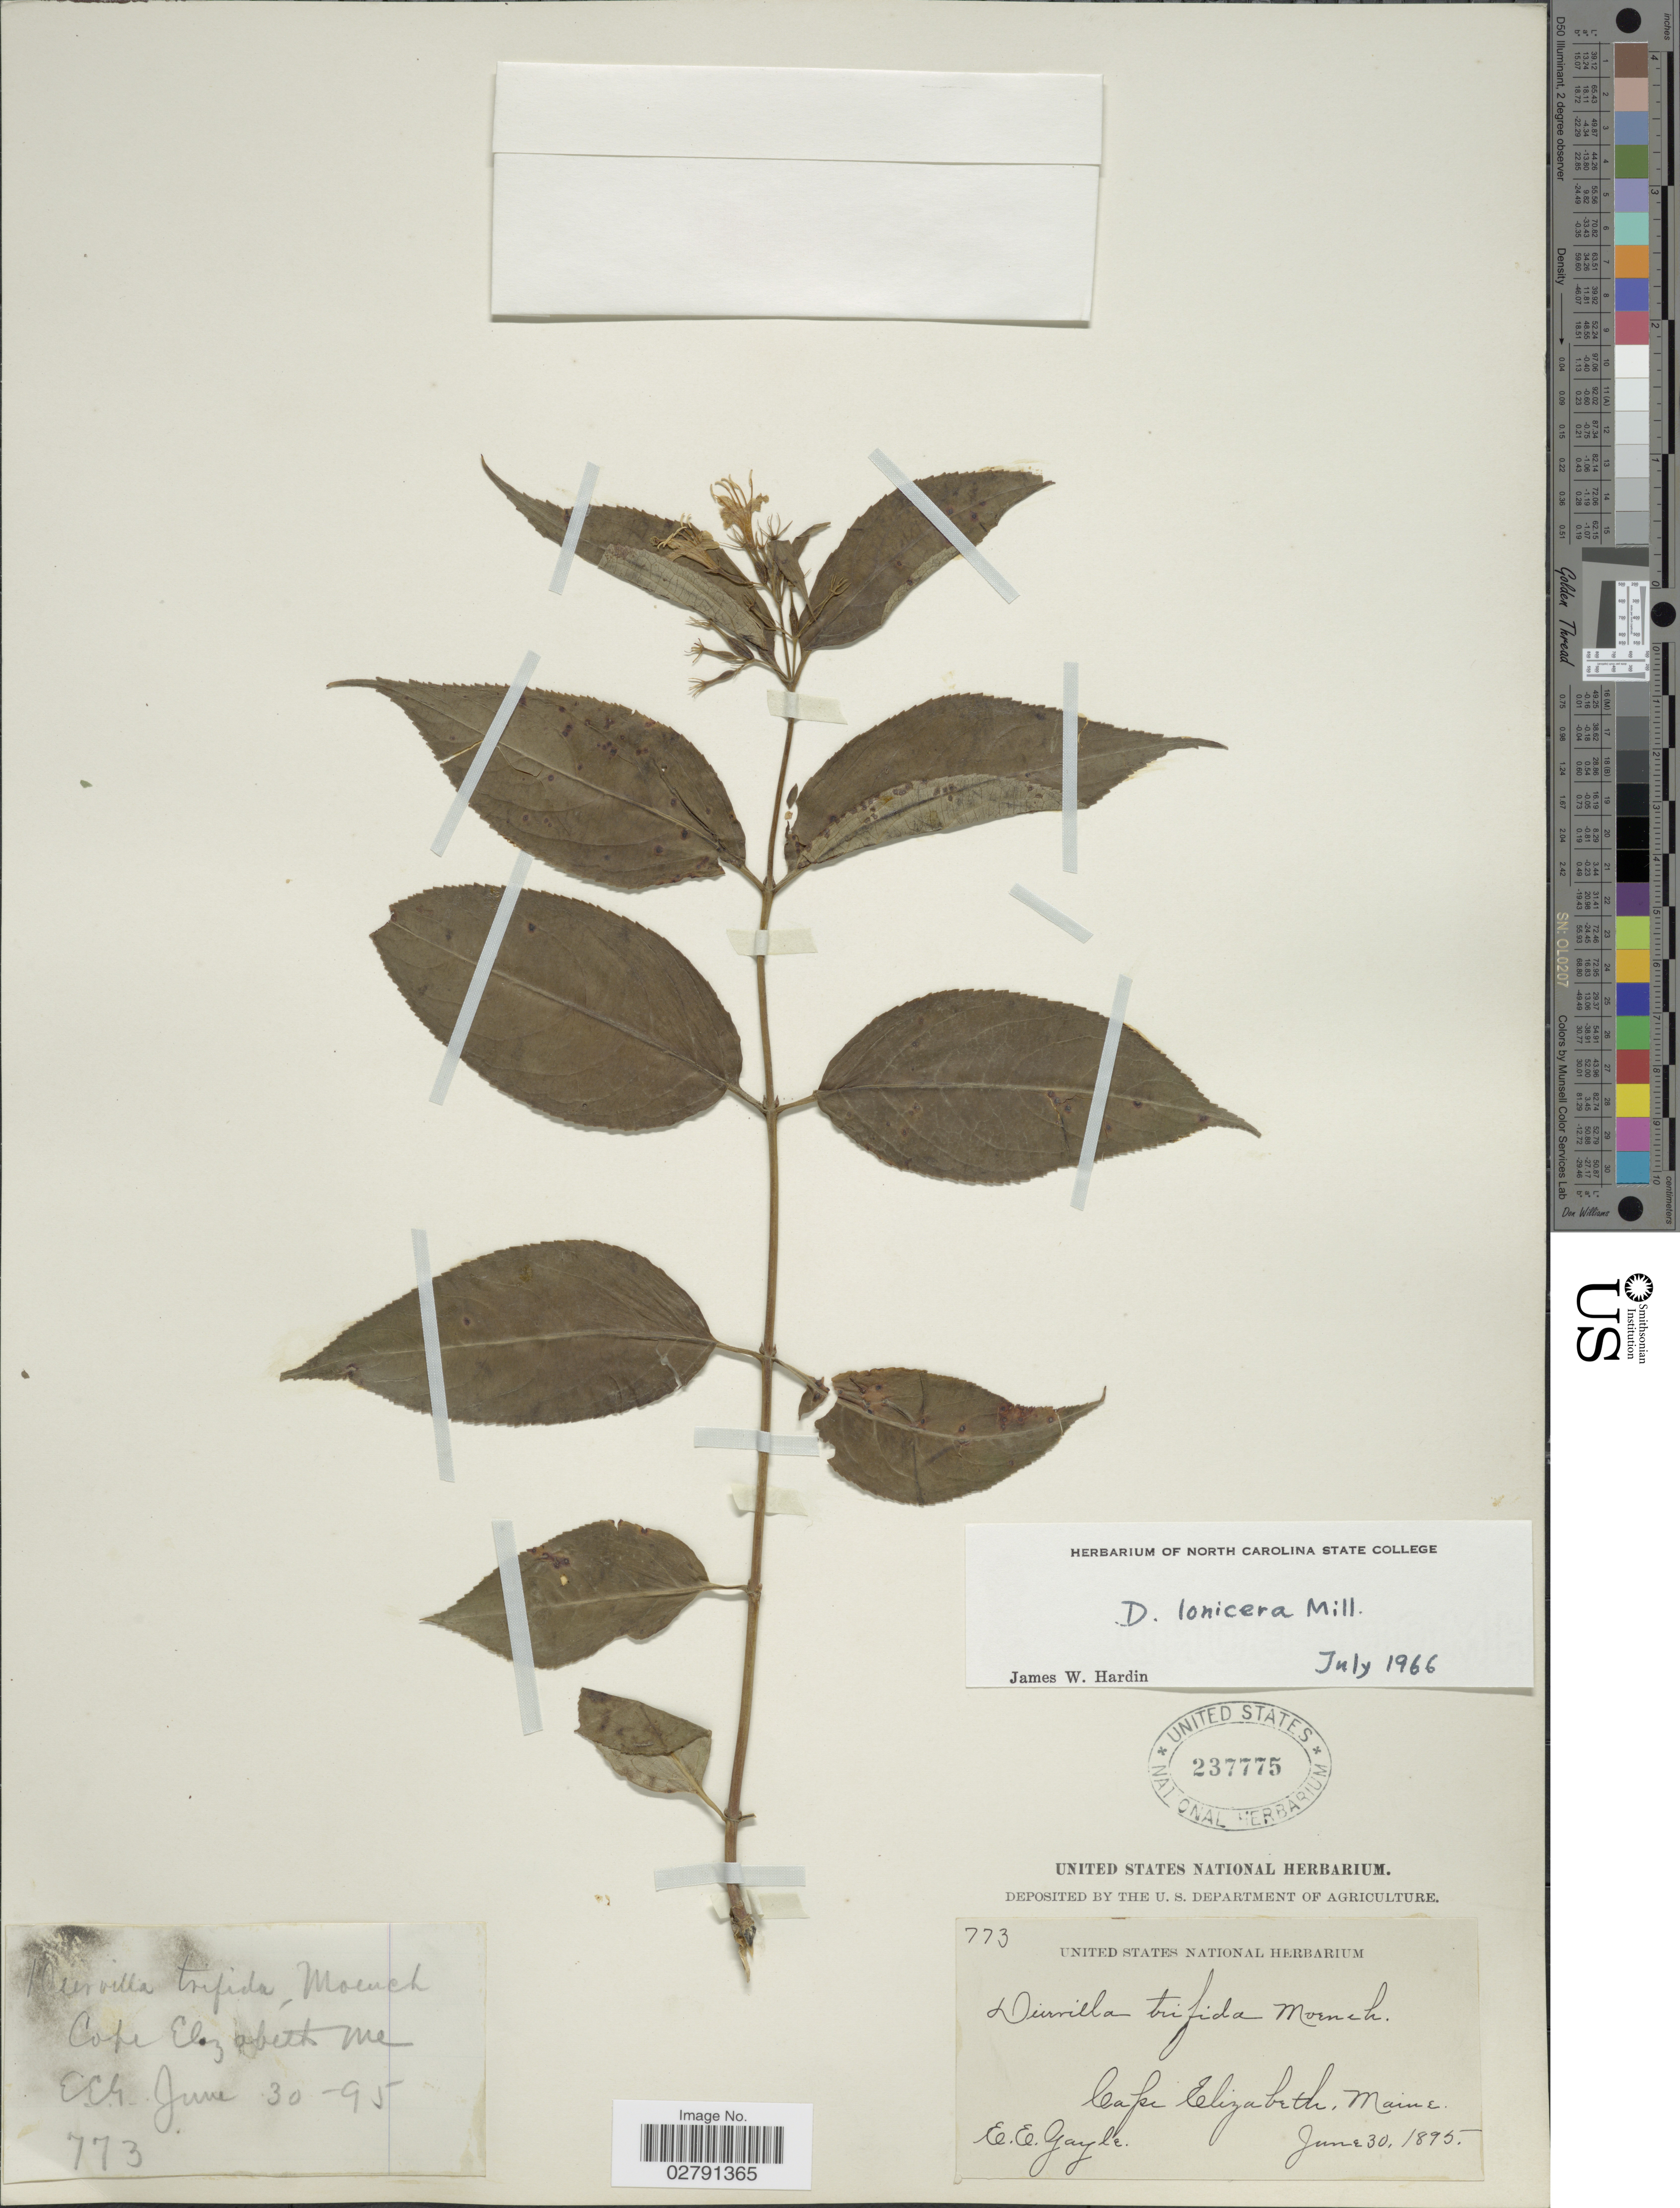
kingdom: Plantae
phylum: Tracheophyta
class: Magnoliopsida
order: Dipsacales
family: Caprifoliaceae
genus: Diervilla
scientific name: Diervilla lonicera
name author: Mill.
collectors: E. Gayle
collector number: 773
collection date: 1895-06-30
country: United States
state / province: Maine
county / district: Cumberland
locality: Cape Elizabeth.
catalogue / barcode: US 237775